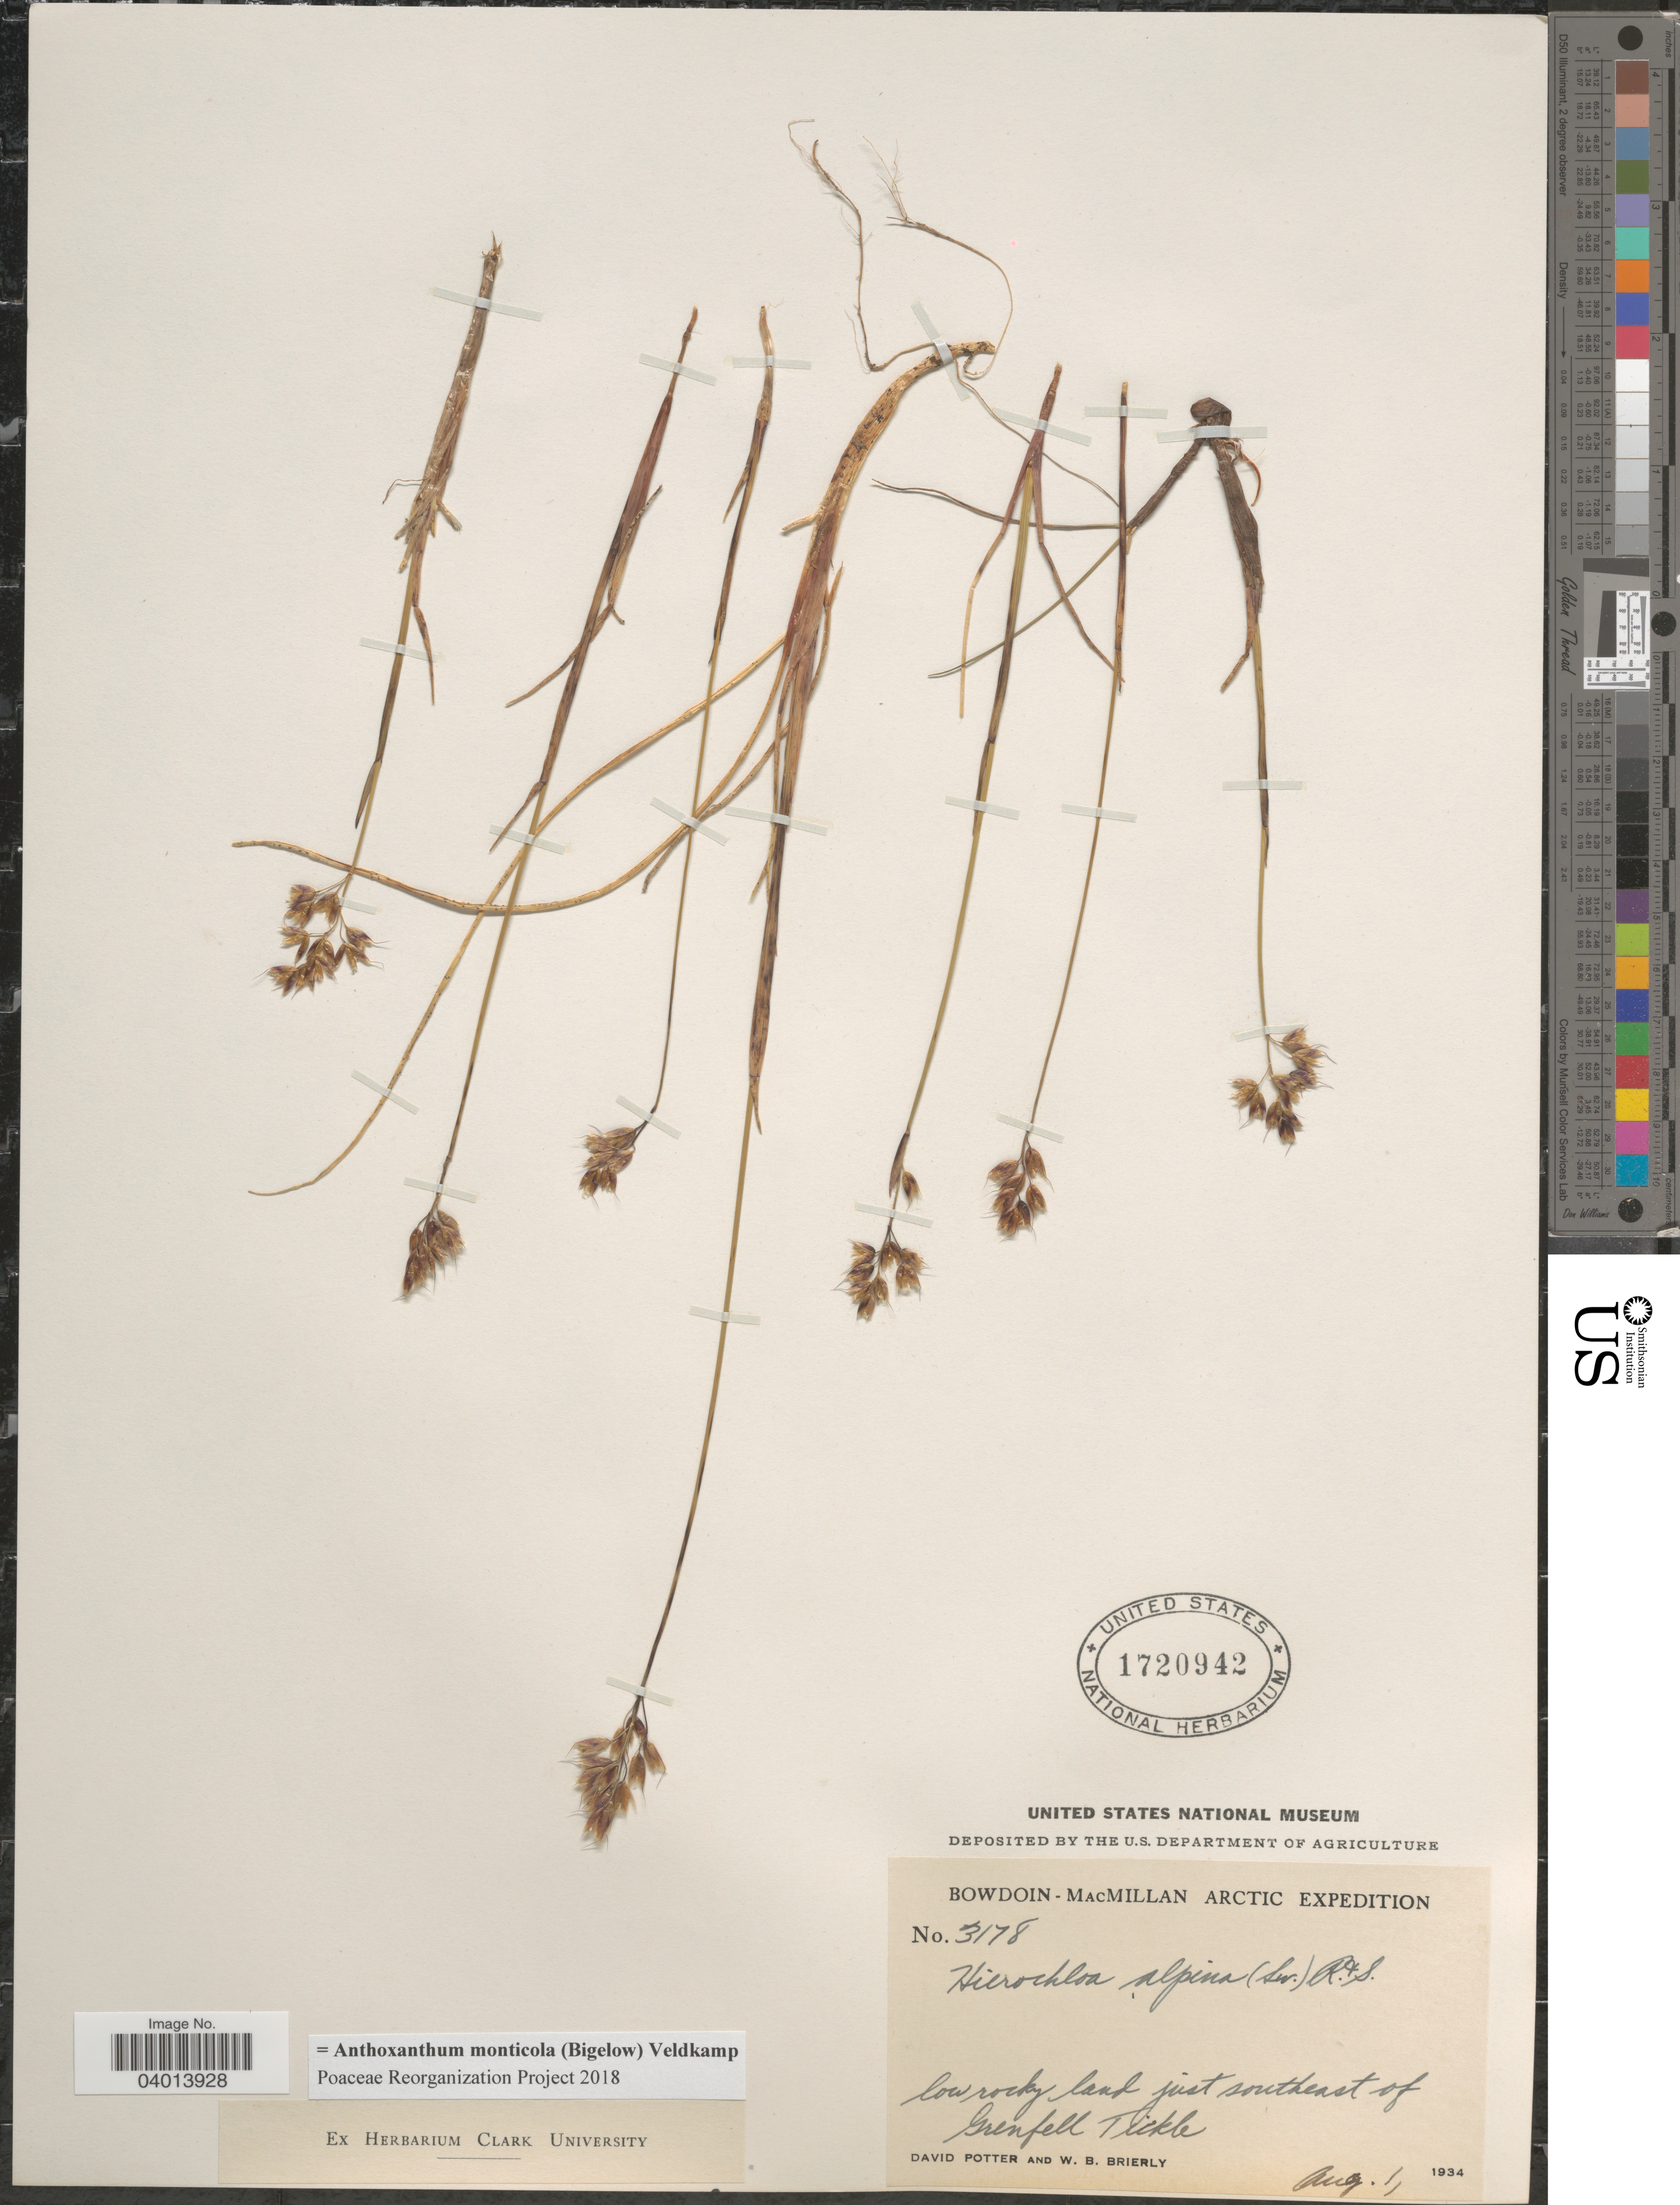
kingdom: Plantae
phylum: Tracheophyta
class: Liliopsida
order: Poales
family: Poaceae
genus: Anthoxanthum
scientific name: Anthoxanthum monticola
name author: (Bigelow) Veldkamp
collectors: D. Potter & W. Brierly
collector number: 3178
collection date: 1934-08-01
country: Canada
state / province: Newfoundland and Labrador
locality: Low rocky land just southeast of Grenfell Tickle.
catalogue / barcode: US 1720942